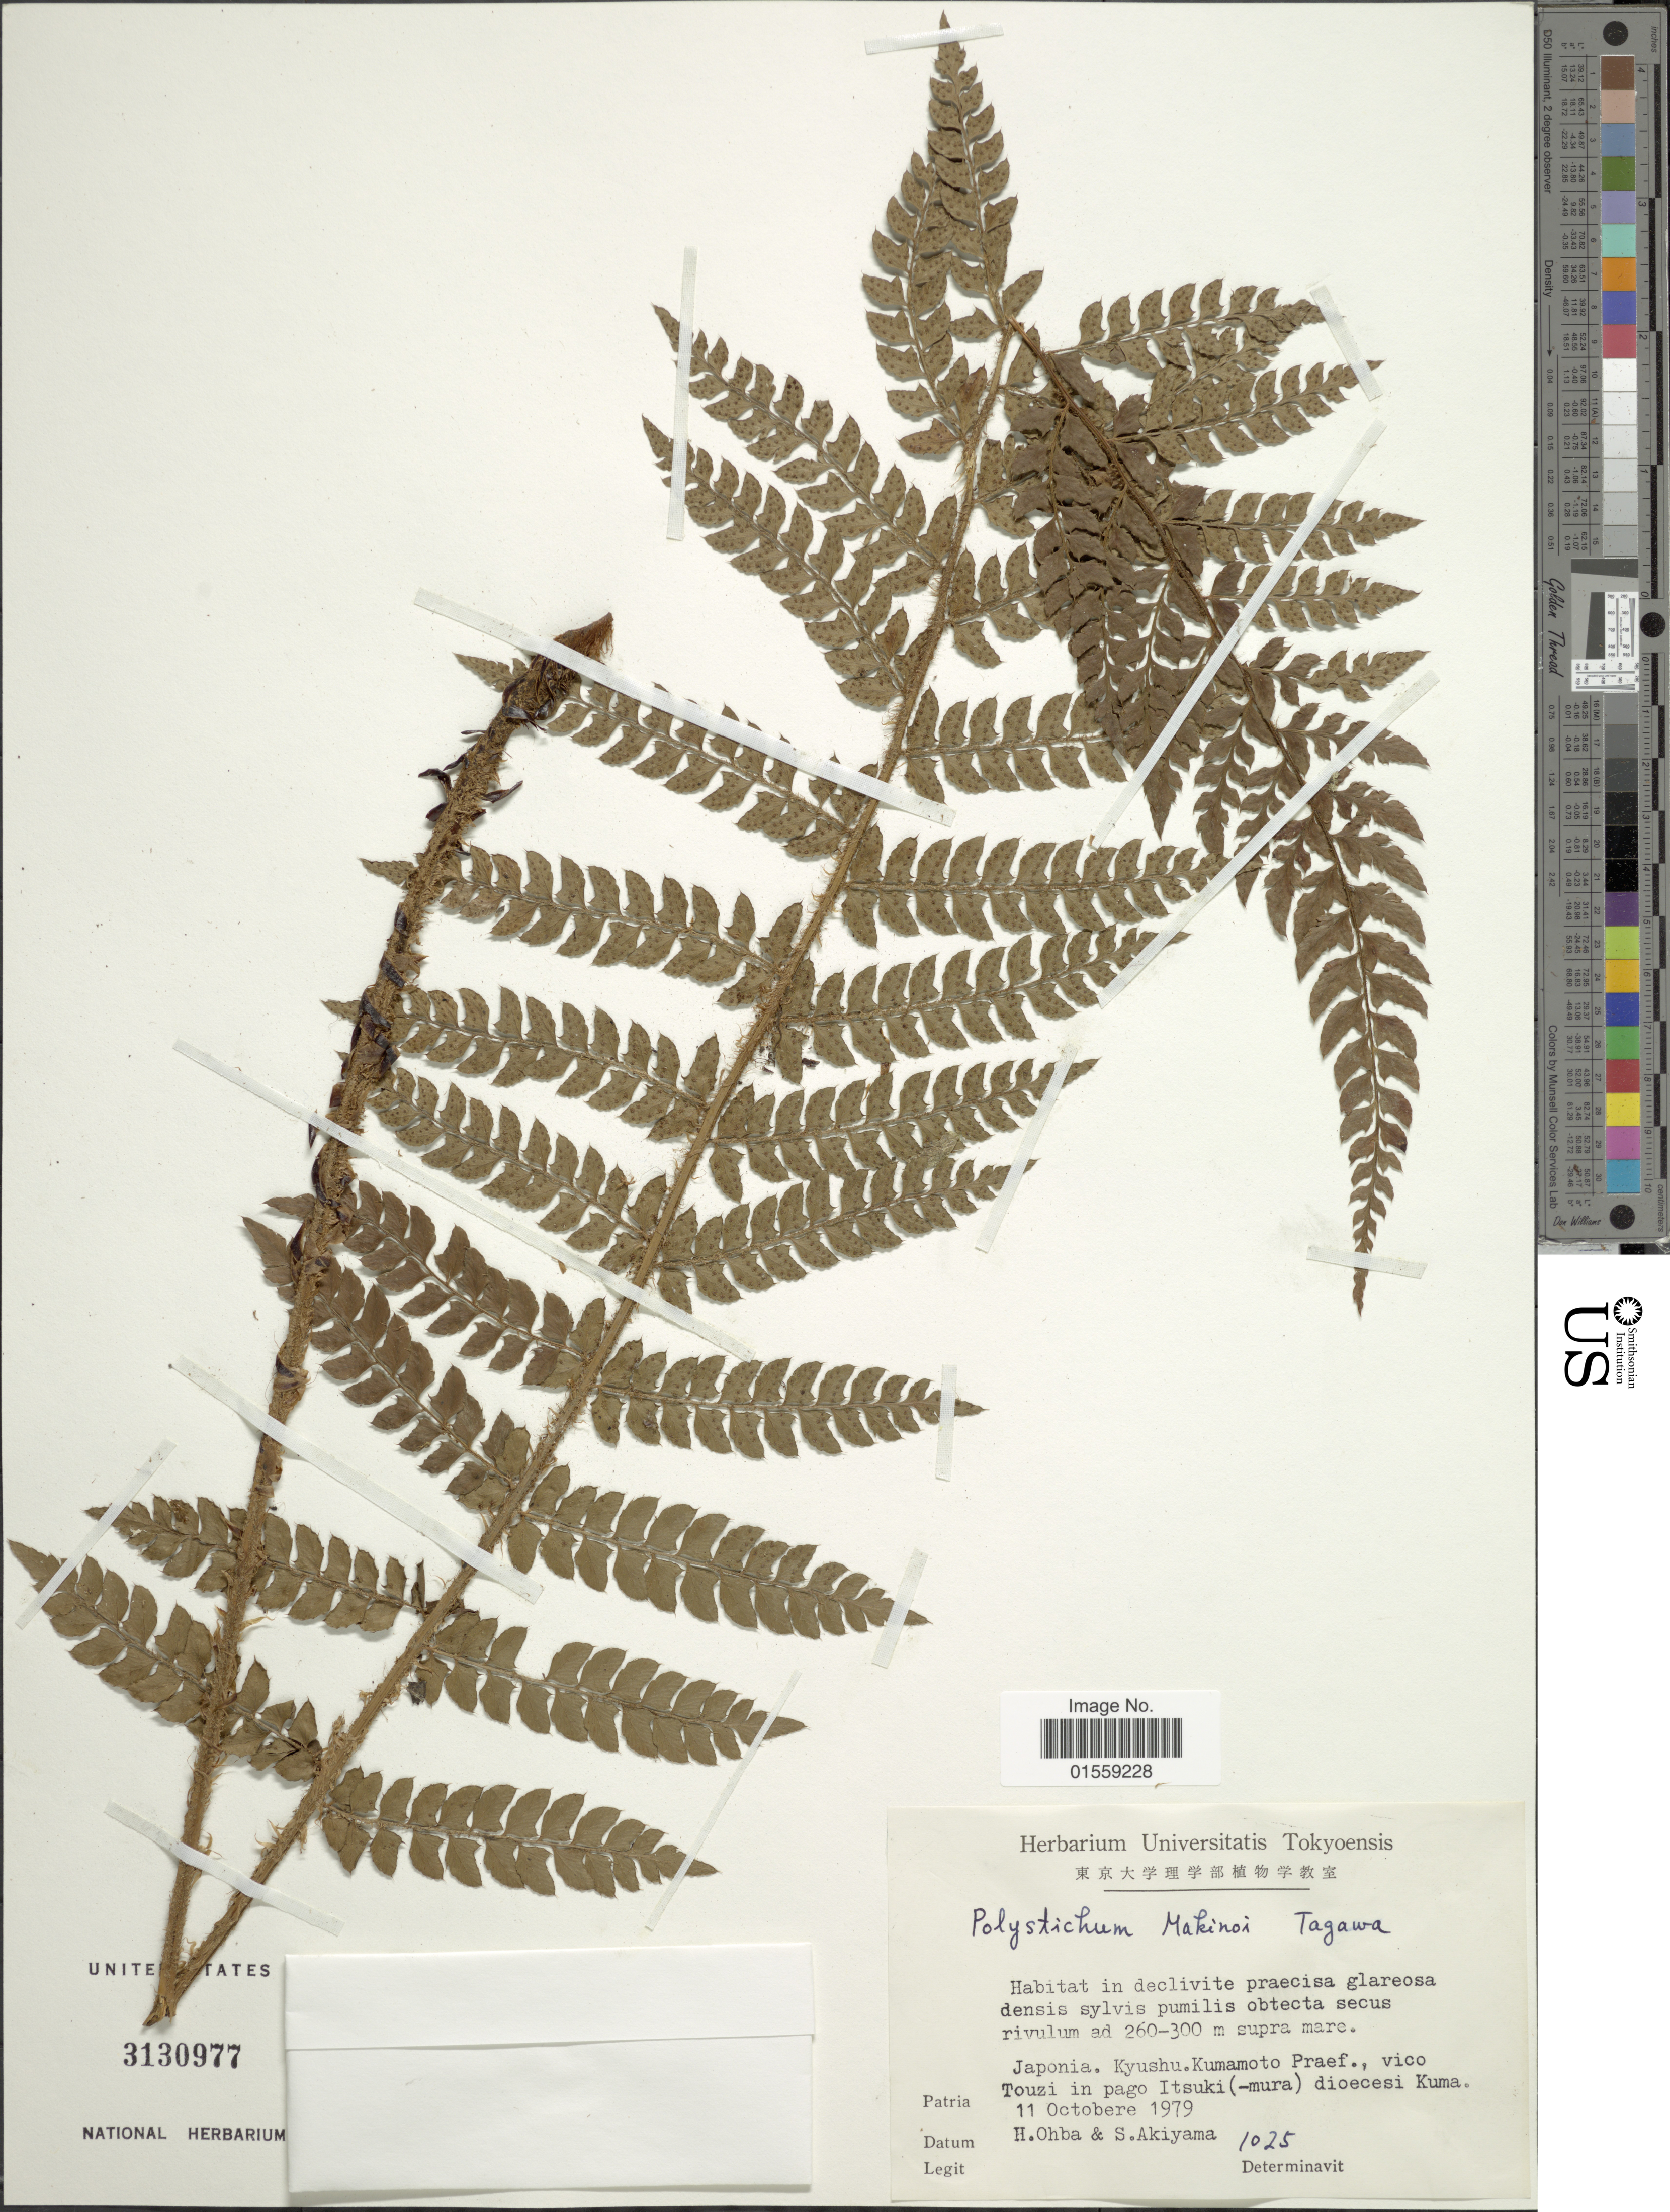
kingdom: Plantae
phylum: Tracheophyta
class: Polypodiopsida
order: Polypodiales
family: Dryopteridaceae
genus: Polystichum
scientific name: Polystichum makinoi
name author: (Tagawa) Tagawa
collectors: H. Ohba & Shinobu Akiyama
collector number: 1025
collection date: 1979-10-11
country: Japan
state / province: Kumamoto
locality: Kyushu, Kumamoto Praef., vico Touzi in pago Itsuki (-mura) Dioecesi Kuma.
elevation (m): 260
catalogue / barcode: US 3130977